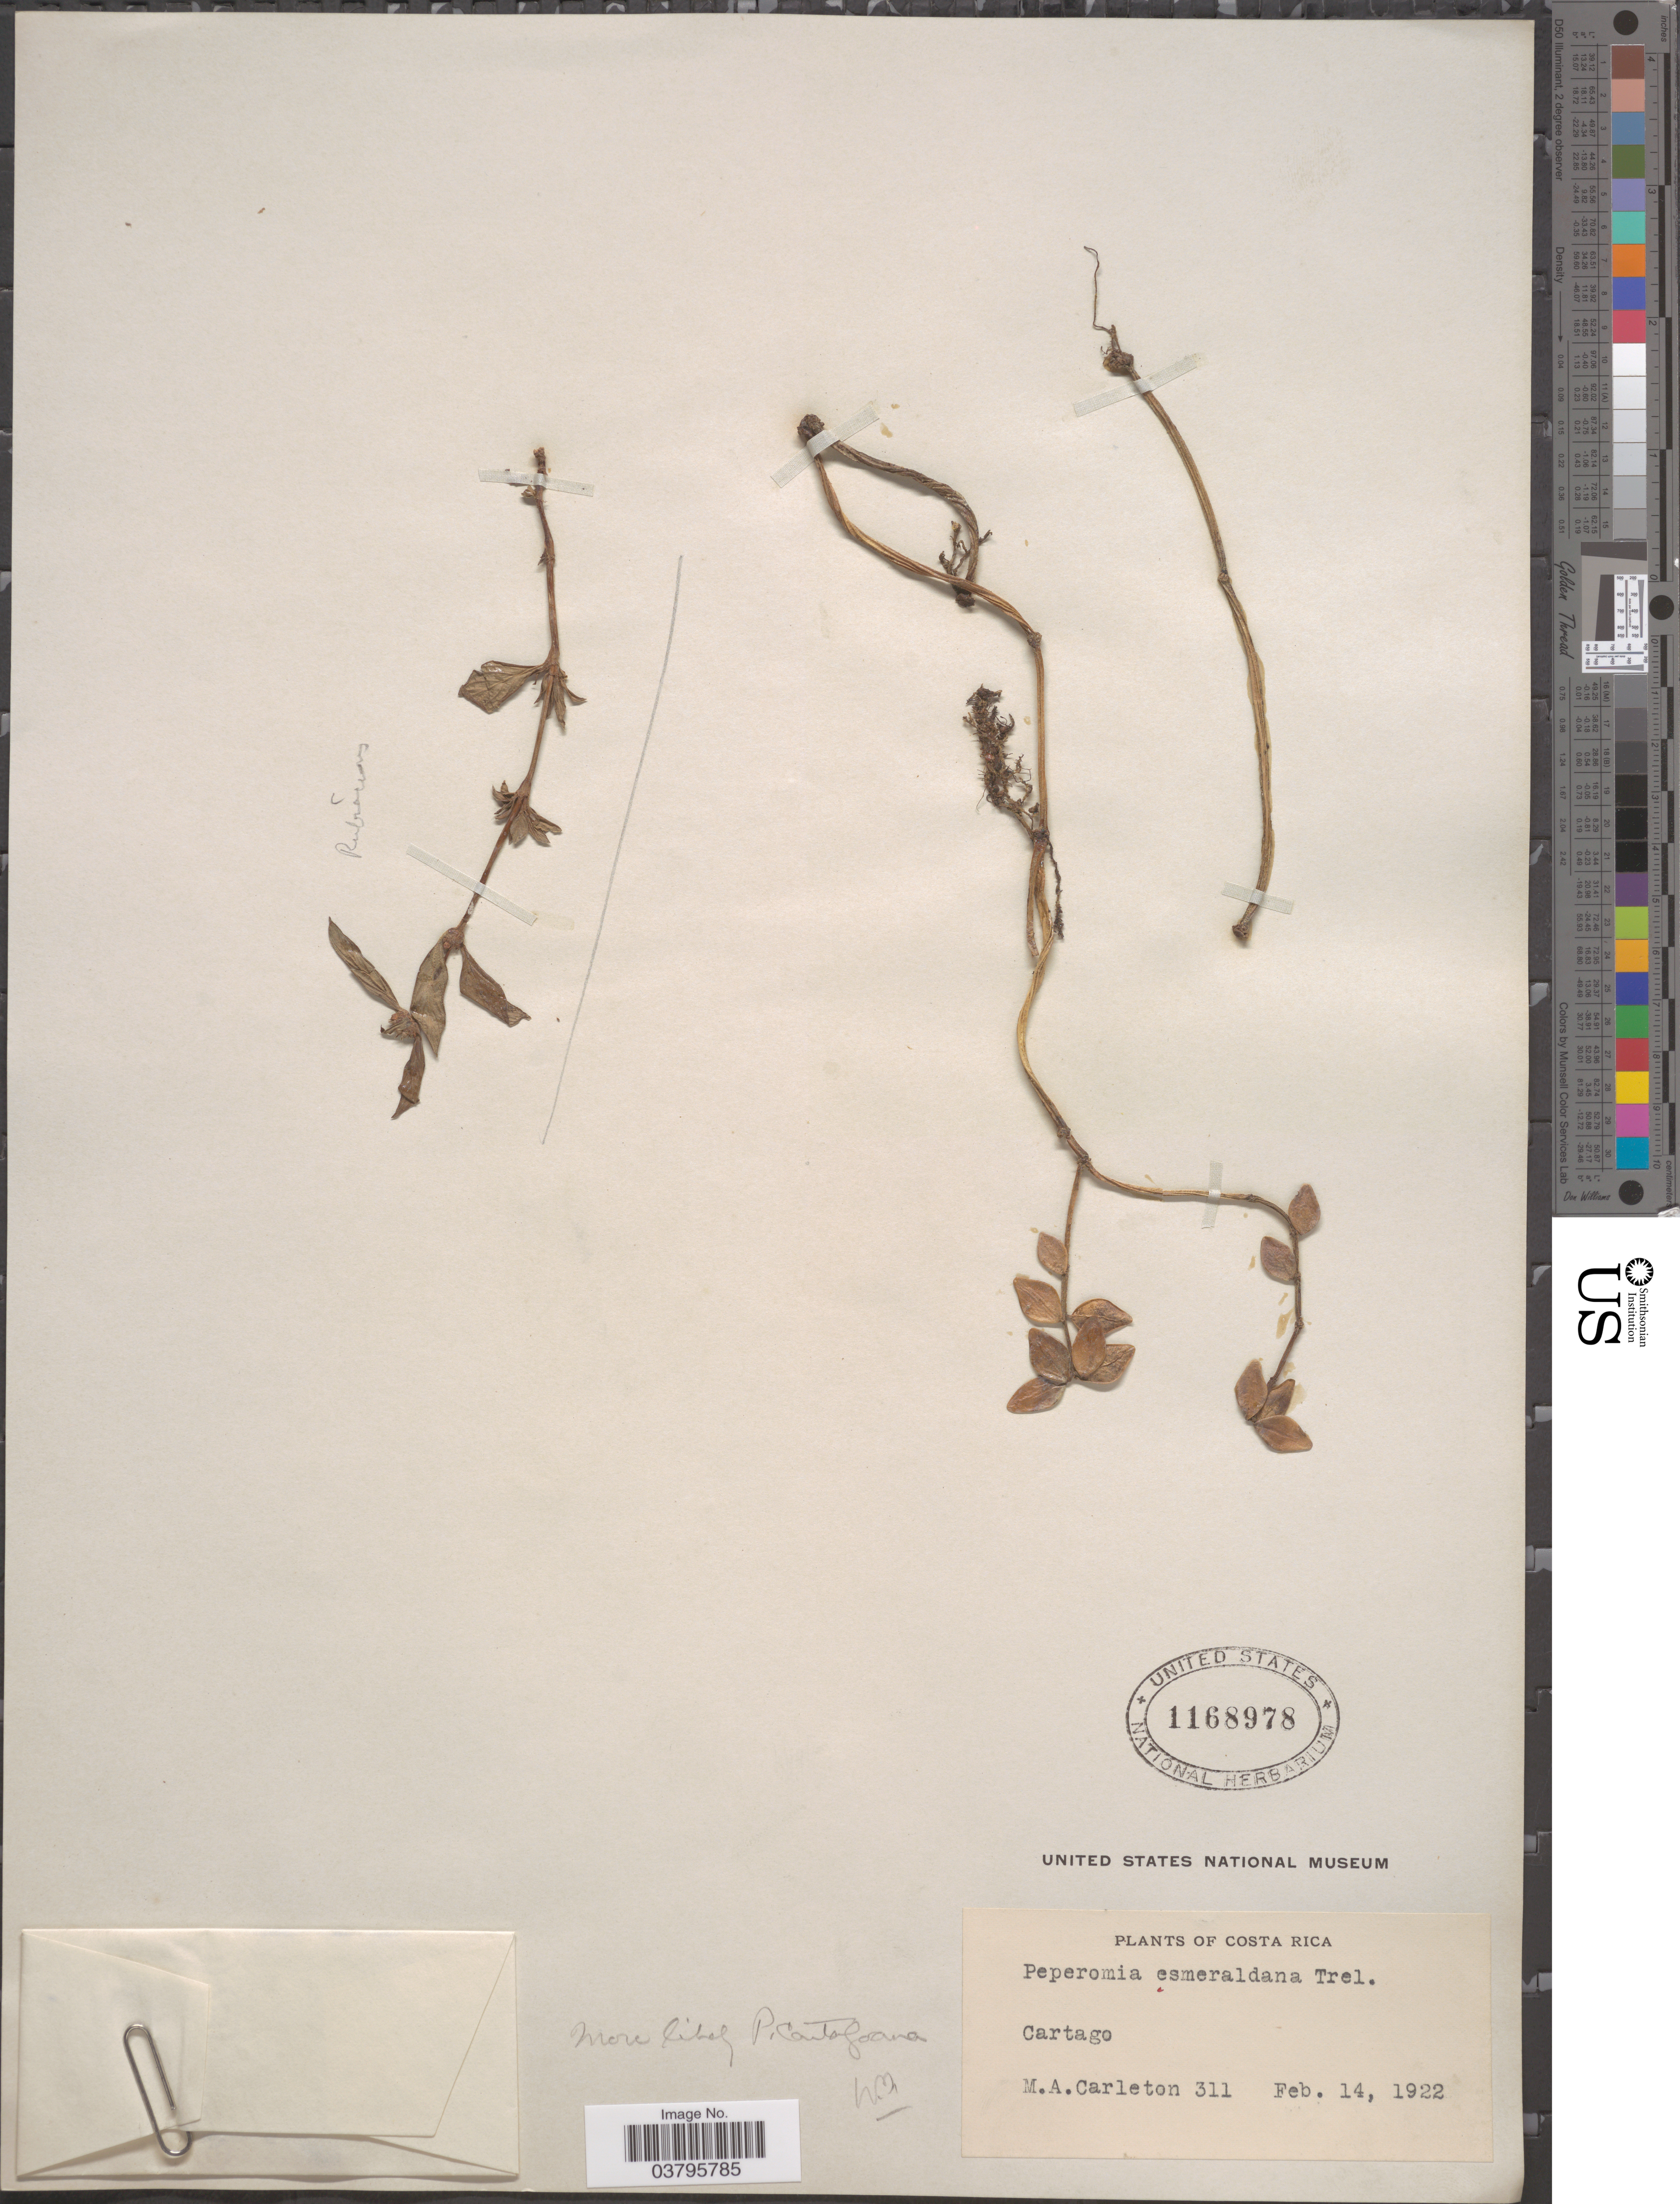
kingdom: Plantae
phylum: Tracheophyta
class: Magnoliopsida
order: Piperales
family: Piperaceae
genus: Peperomia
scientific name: Peperomia tetraphylla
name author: (G. Forst.) Hook. & Arn.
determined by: Jiménez, José Estaban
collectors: M. A. Carleton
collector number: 311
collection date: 1922-02-14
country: Costa Rica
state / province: Cartago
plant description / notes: Also Spermacoce sp. (Rubiaceae) on sheet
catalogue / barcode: US 1168978